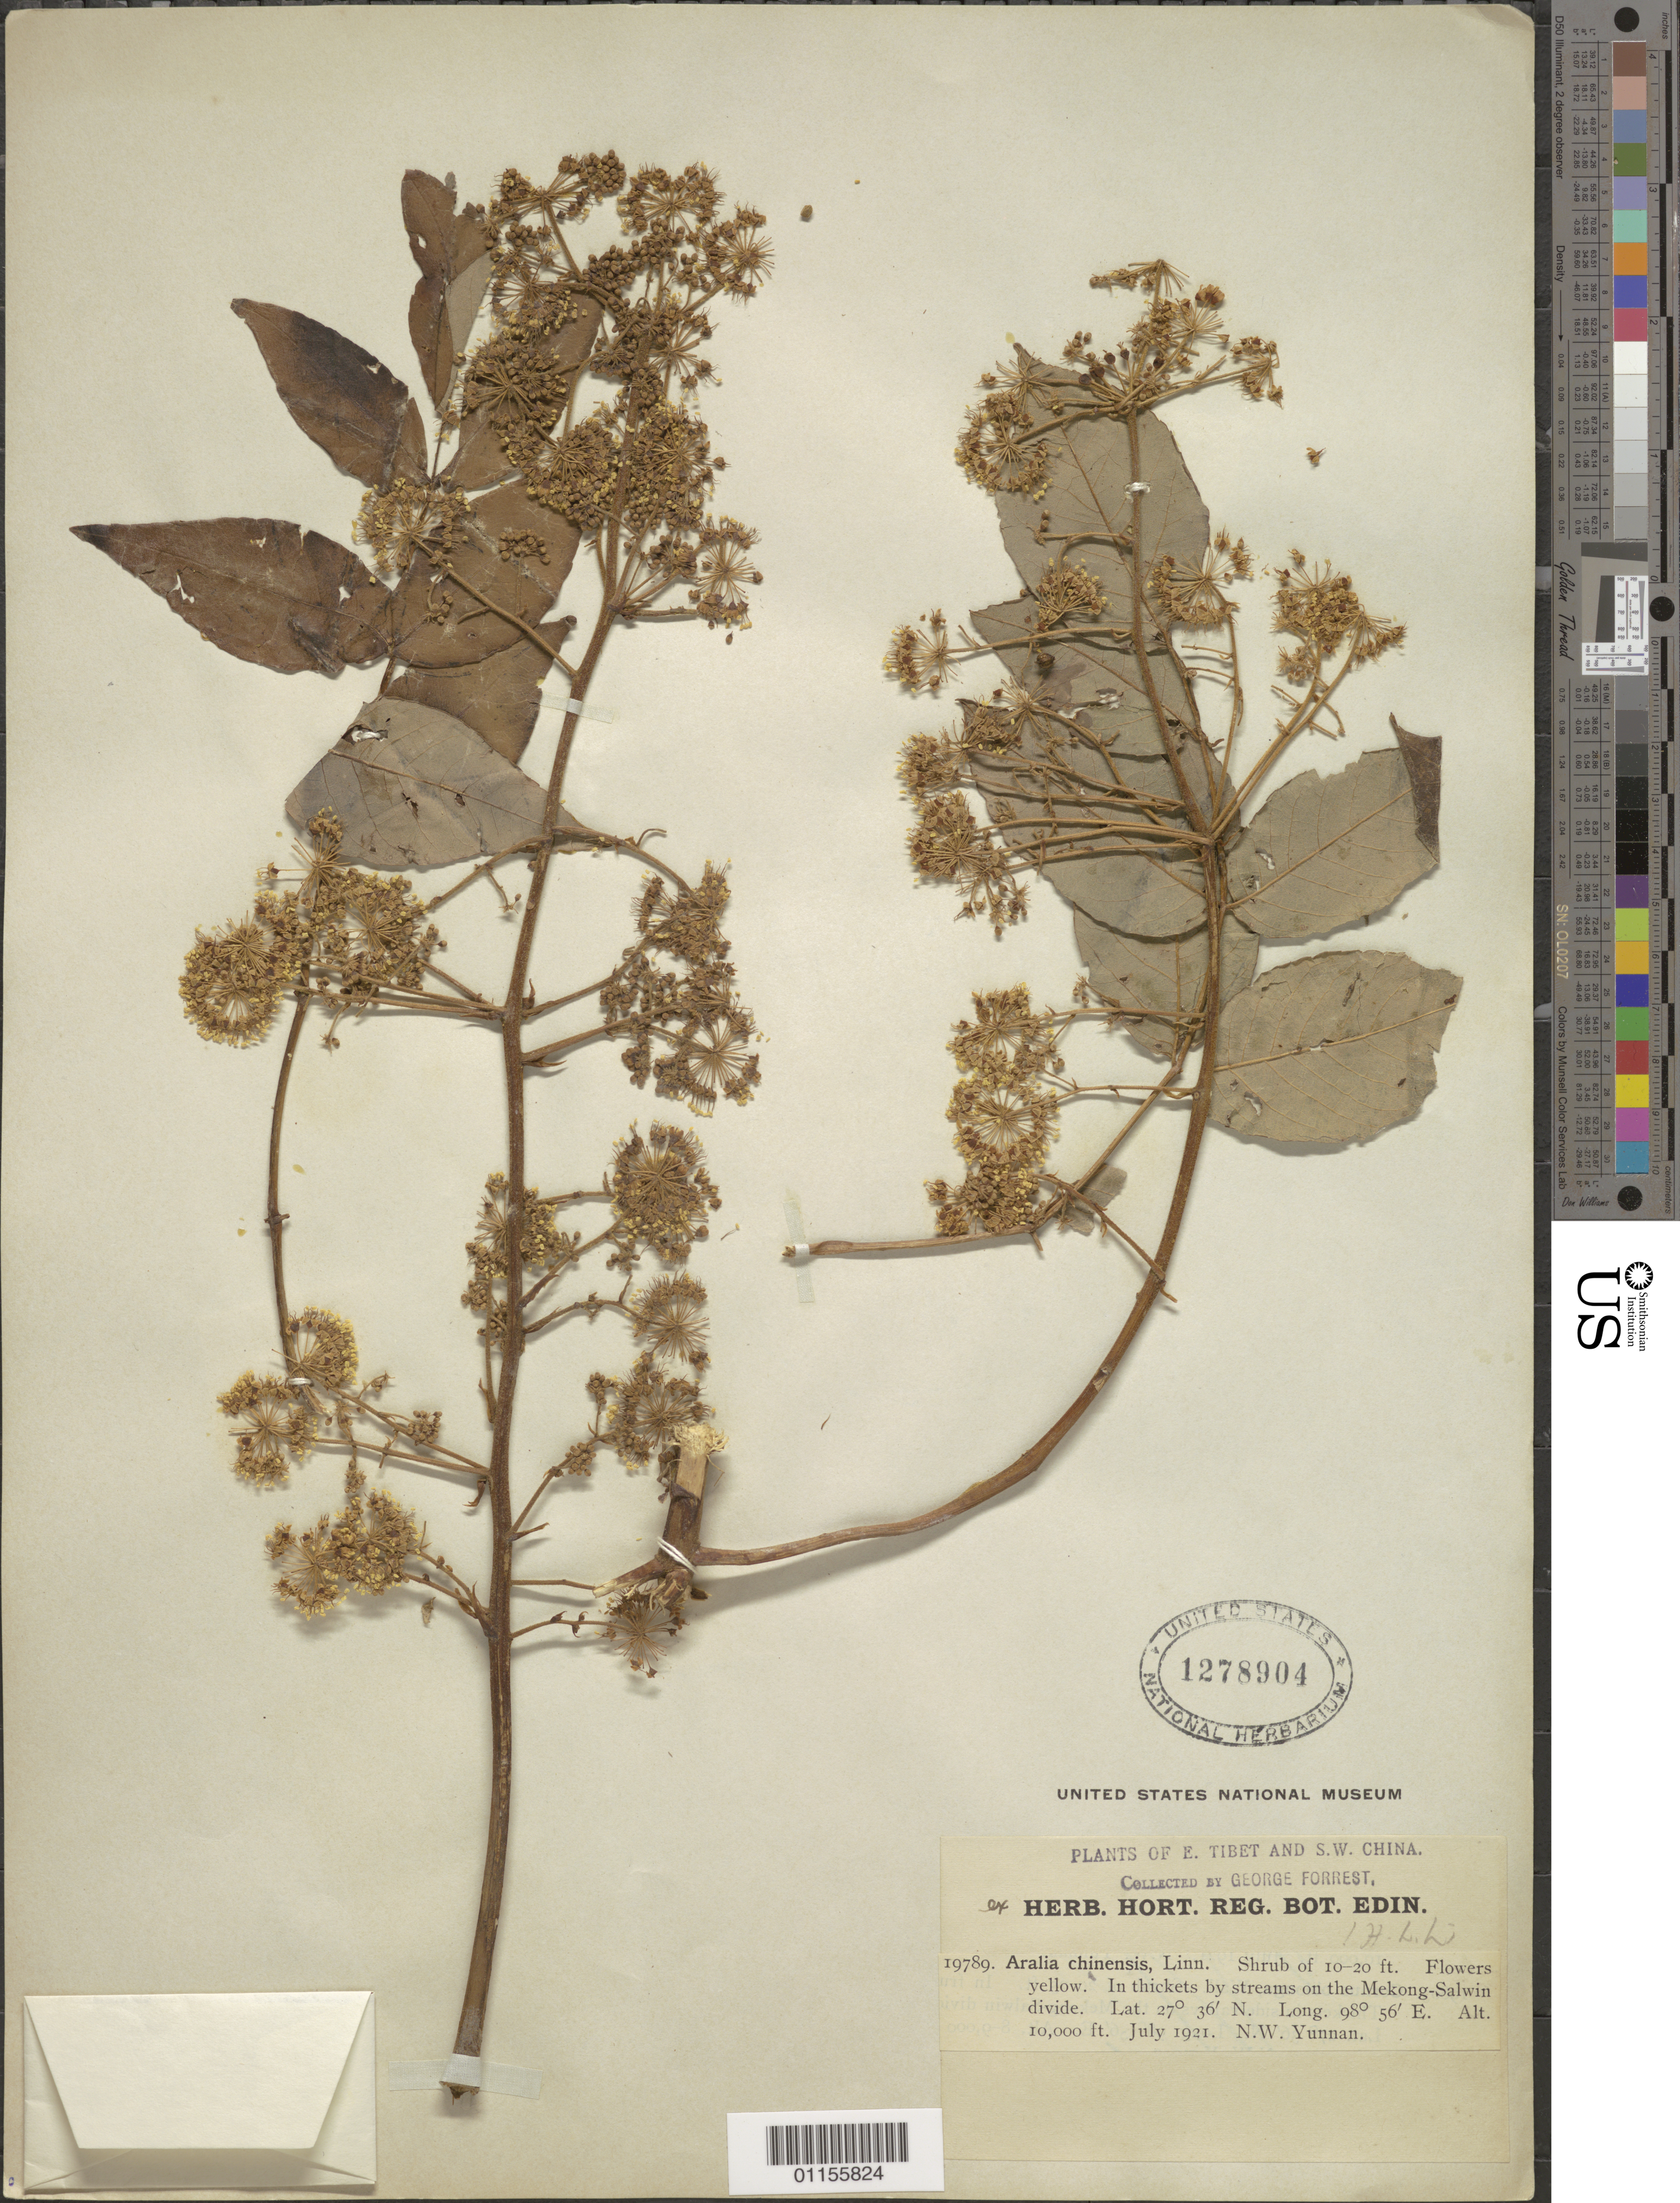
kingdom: Plantae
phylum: Tracheophyta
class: Magnoliopsida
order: Apiales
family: Araliaceae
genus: Aralia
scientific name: Aralia chinensis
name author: L.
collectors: G. Forrest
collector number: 19789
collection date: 1921-07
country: China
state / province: Yunnan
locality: Mekong-Salwin divide.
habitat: In thickets by streams.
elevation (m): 3048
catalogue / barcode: US 1278904